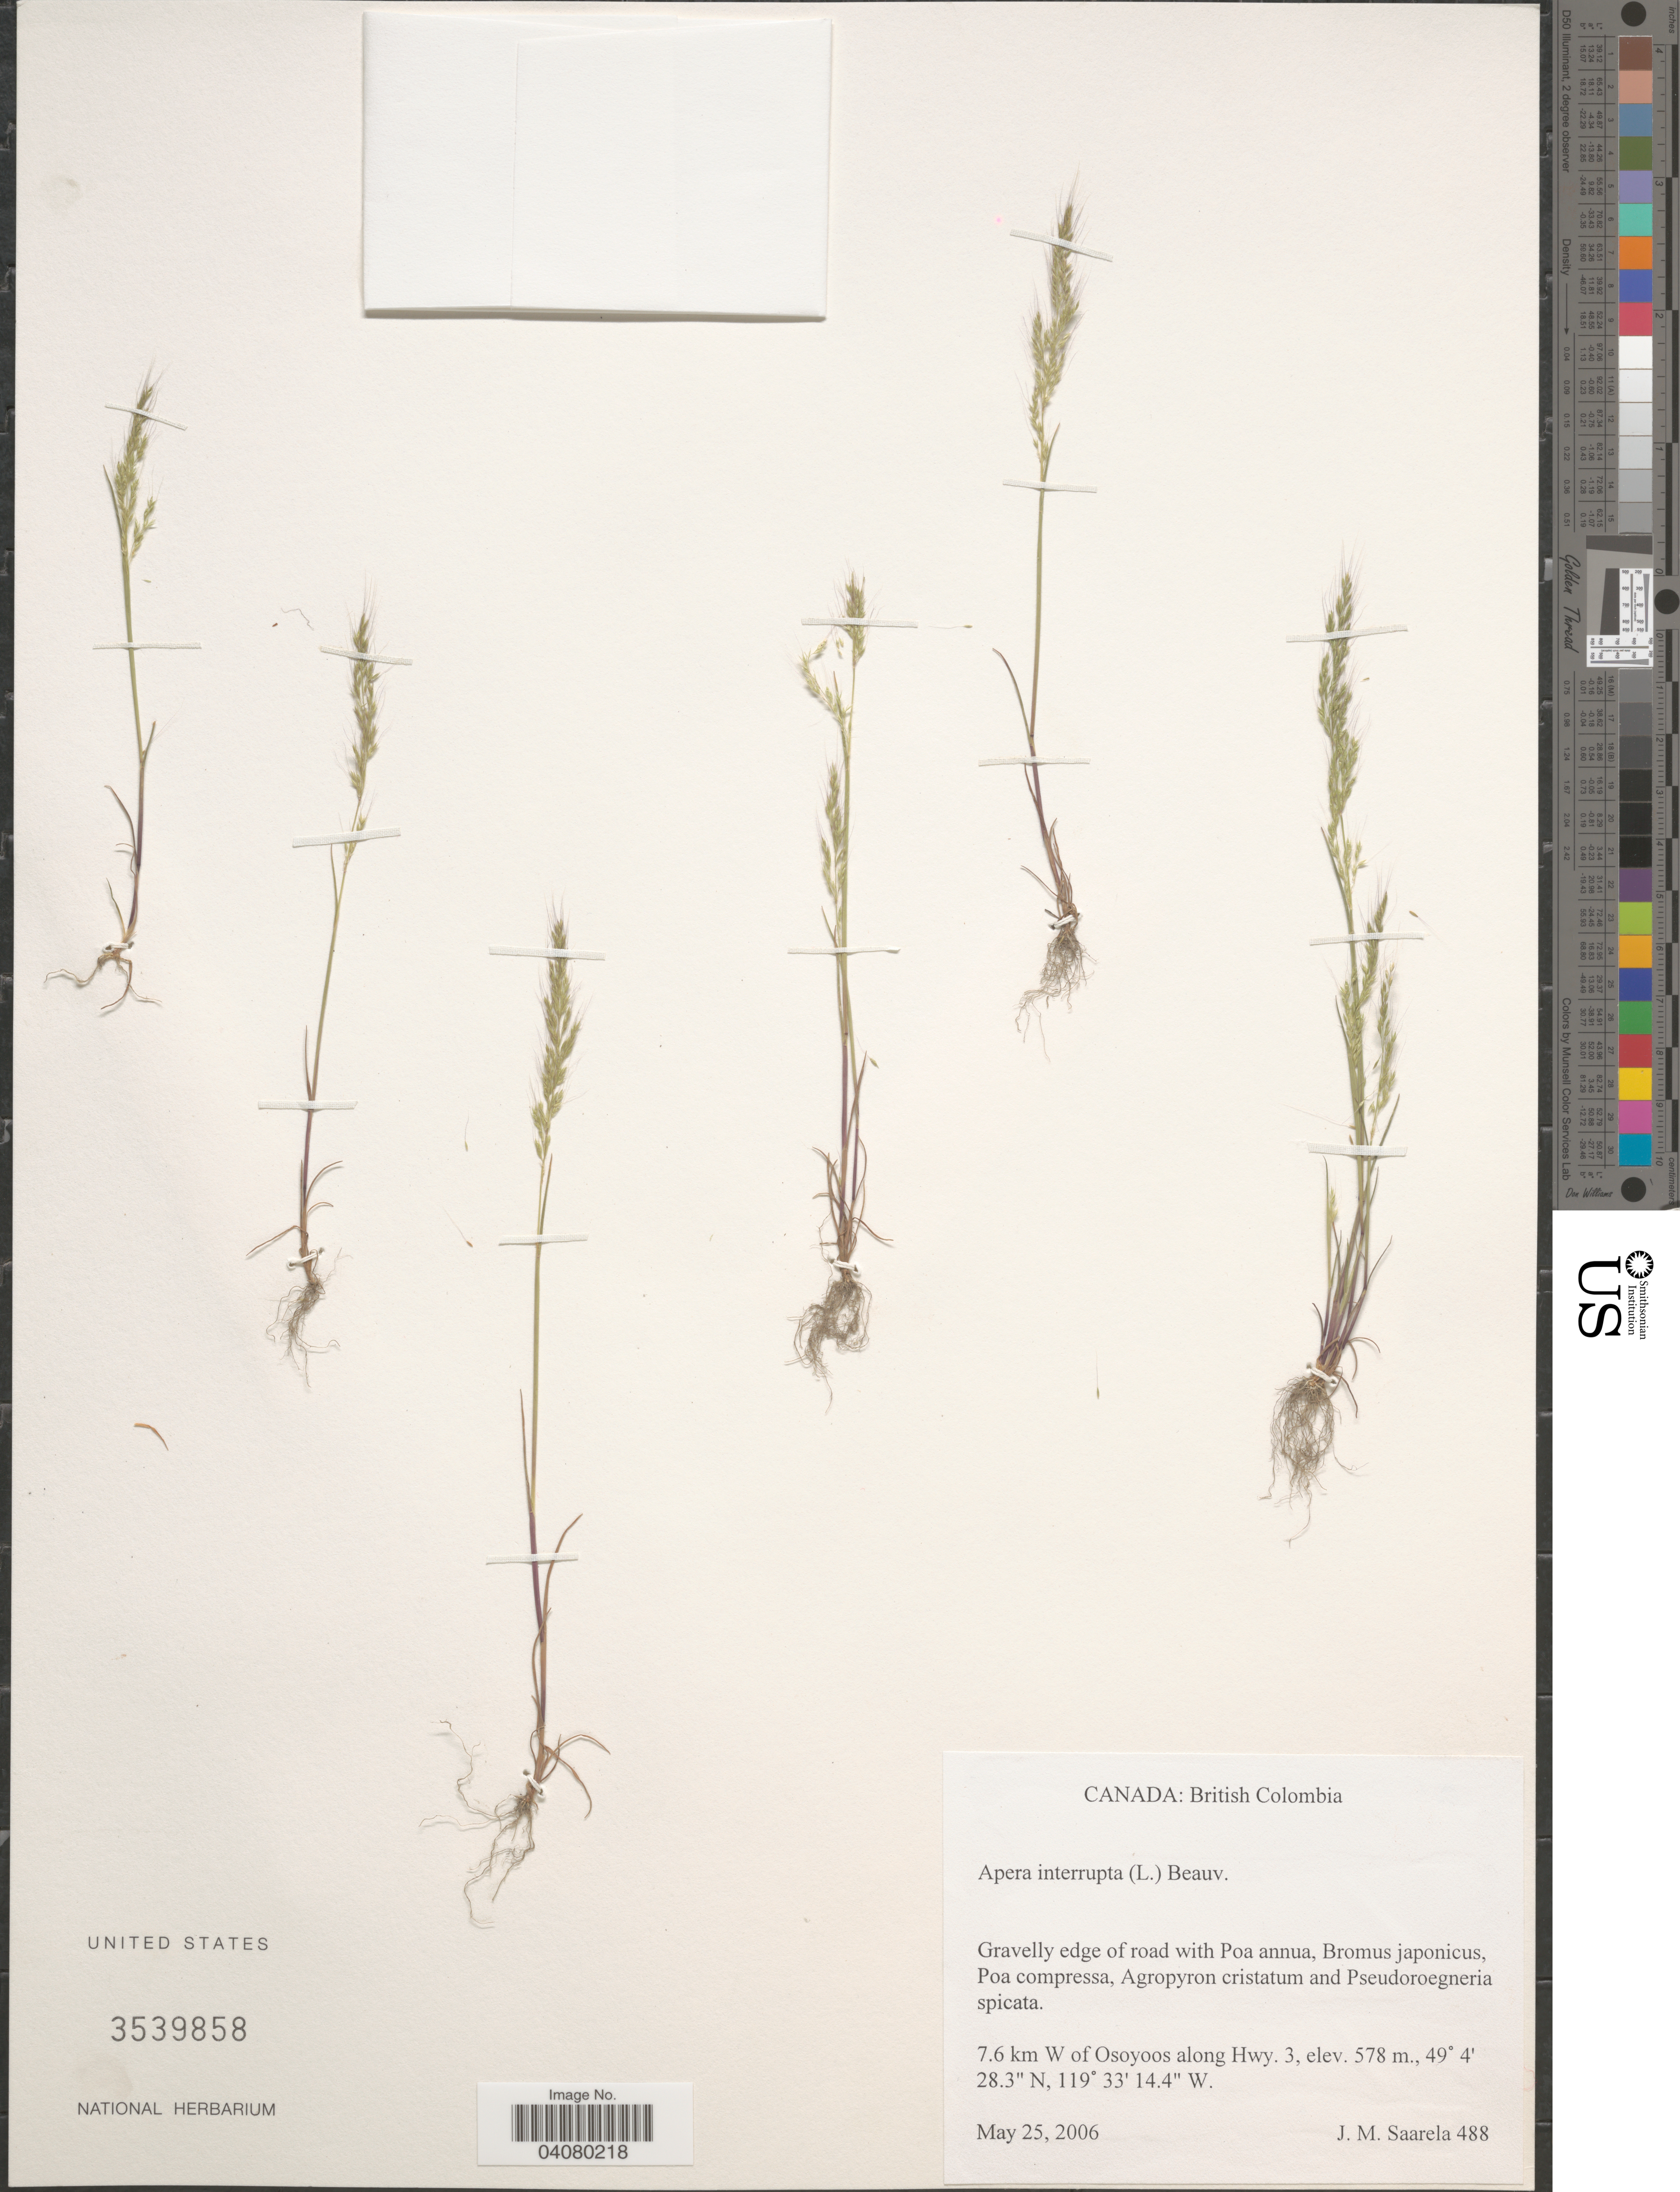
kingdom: Plantae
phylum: Tracheophyta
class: Liliopsida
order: Poales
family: Poaceae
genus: Apera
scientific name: Apera interrupta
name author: (L.) P. Beauv.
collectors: J. Saarela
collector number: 488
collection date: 2006-05-25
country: Canada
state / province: British Columbia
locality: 7.6 km W of Osoyoos along Hwy.3.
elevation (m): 578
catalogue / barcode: US 3539858